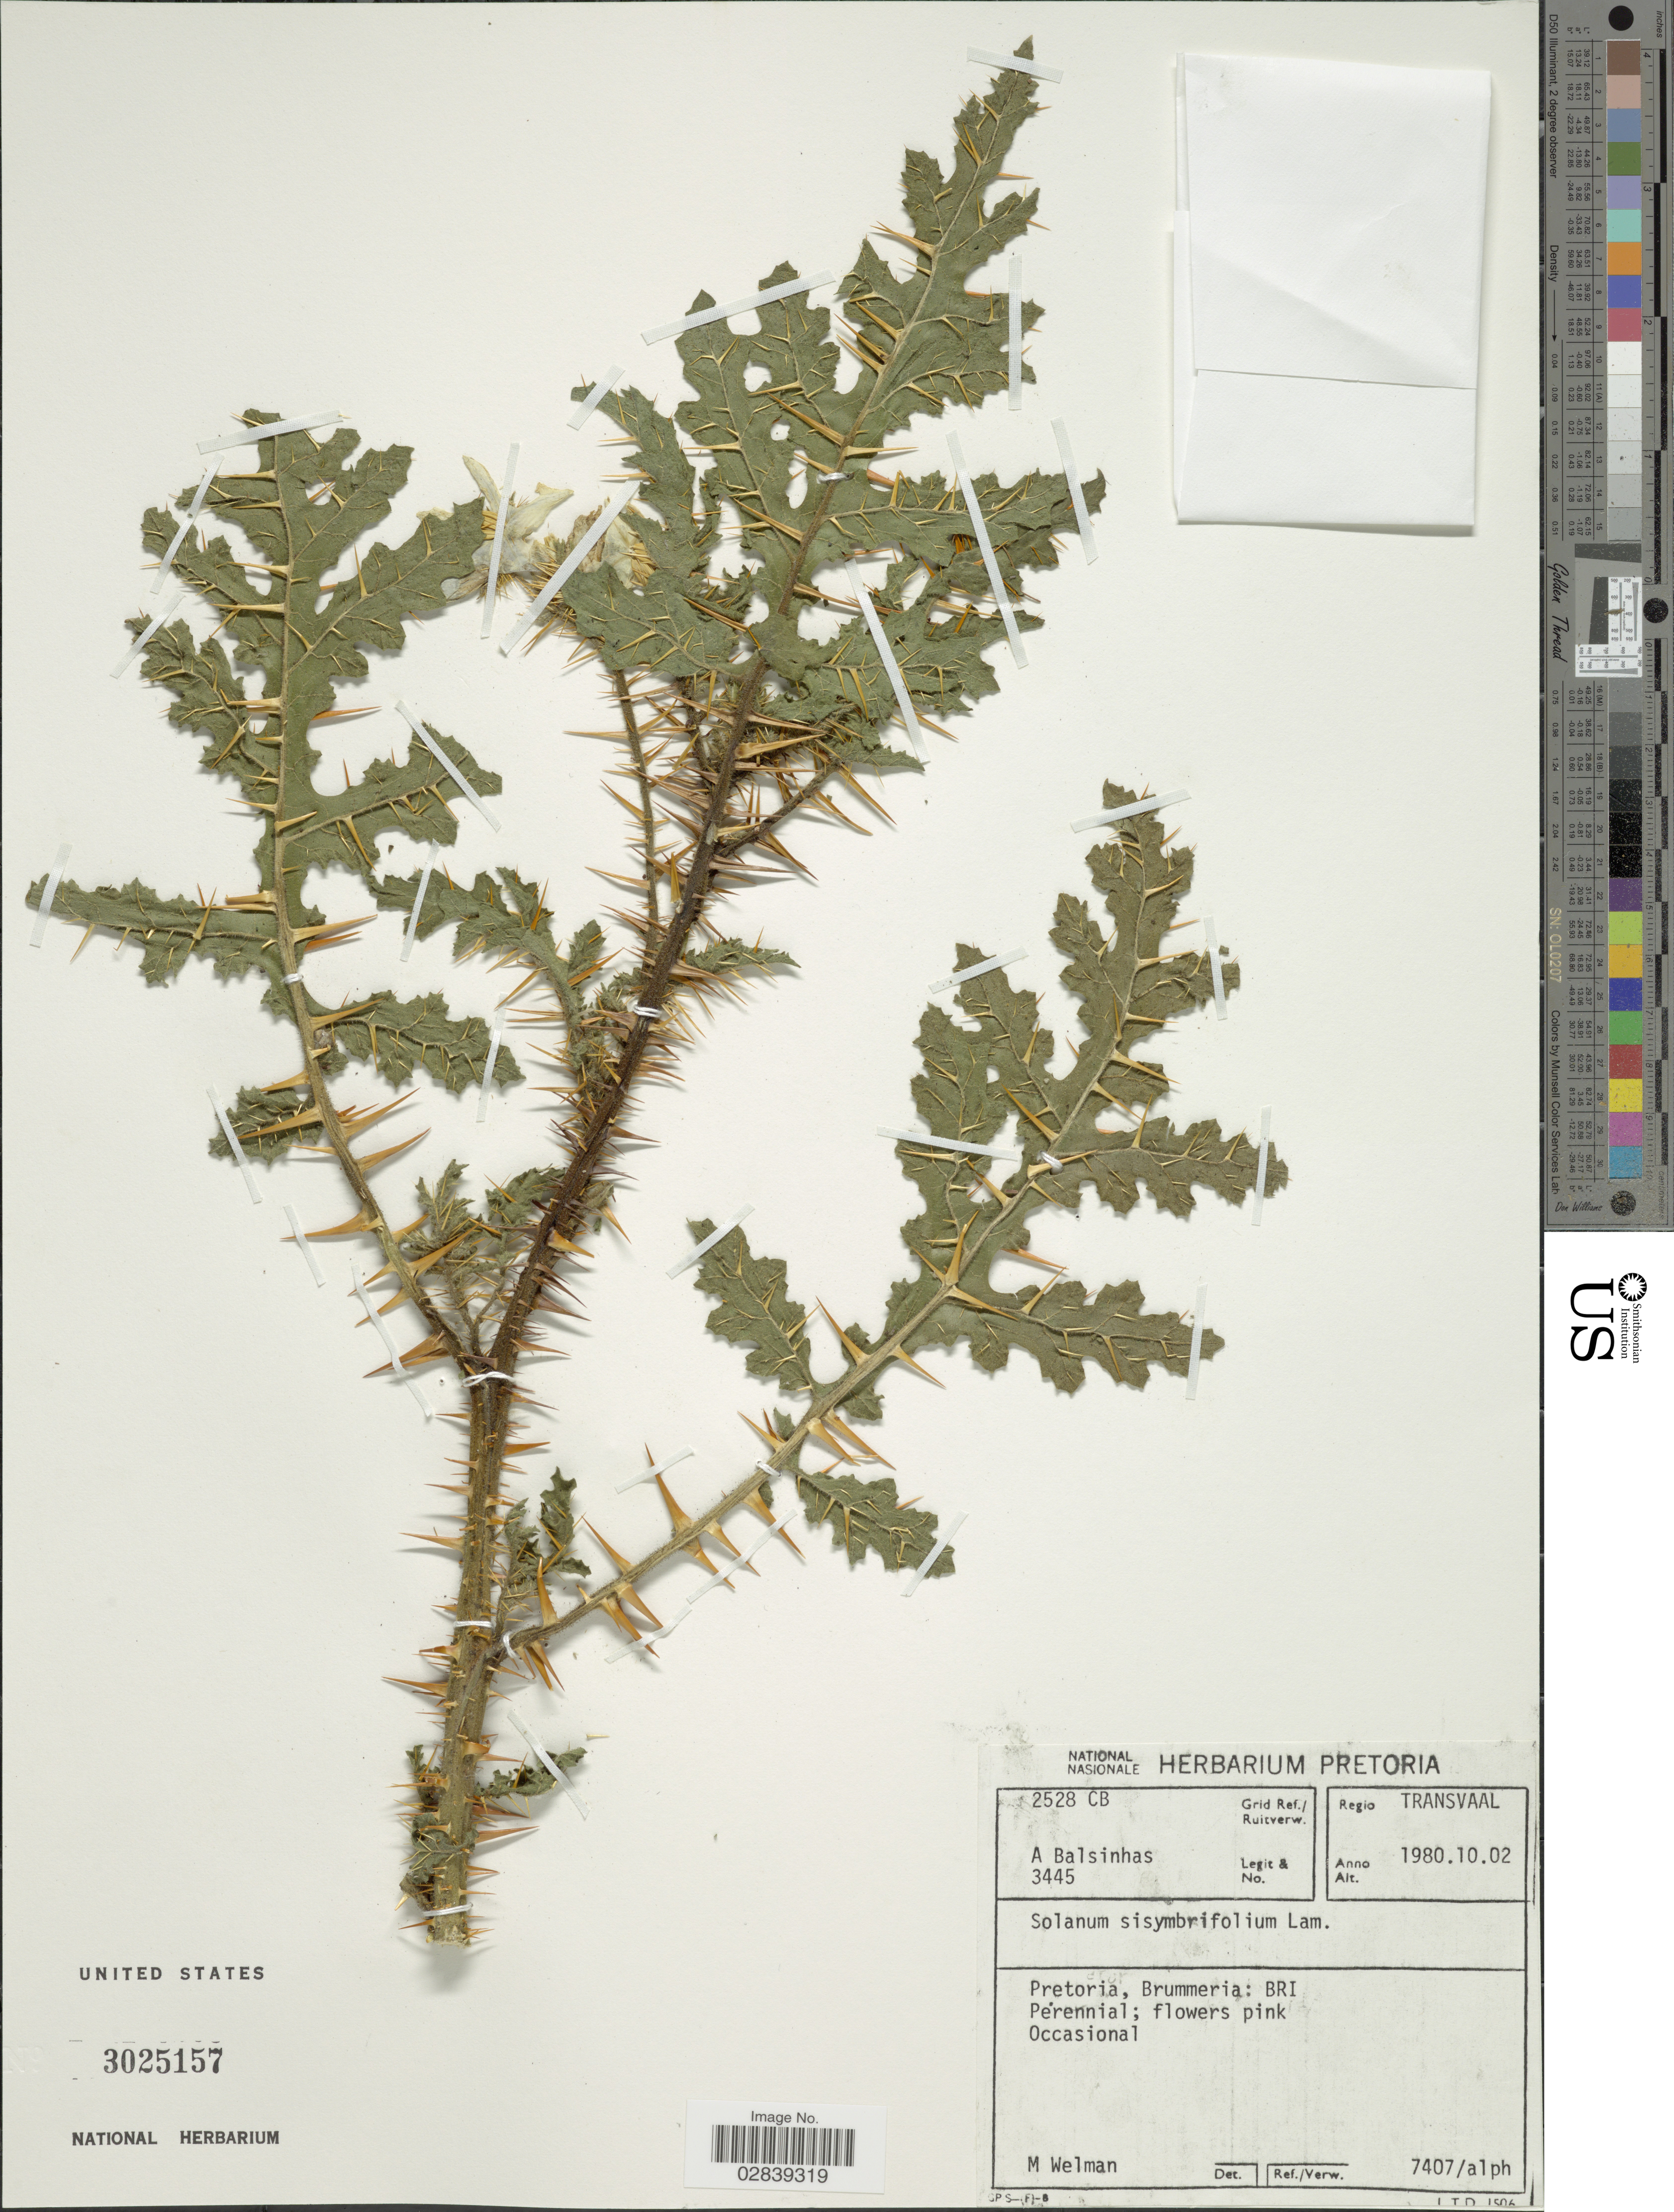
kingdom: Plantae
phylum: Tracheophyta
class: Magnoliopsida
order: Solanales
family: Solanaceae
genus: Solanum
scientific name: Solanum sisymbrifolium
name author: Lam.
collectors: A. A. Balsinhas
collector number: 3445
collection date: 1980-10-02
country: South Africa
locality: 2528 CB Grid Ref./ Ruitverw., Regio Transvaal, Pretoria, Brummeria: BRI.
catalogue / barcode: US 3025157